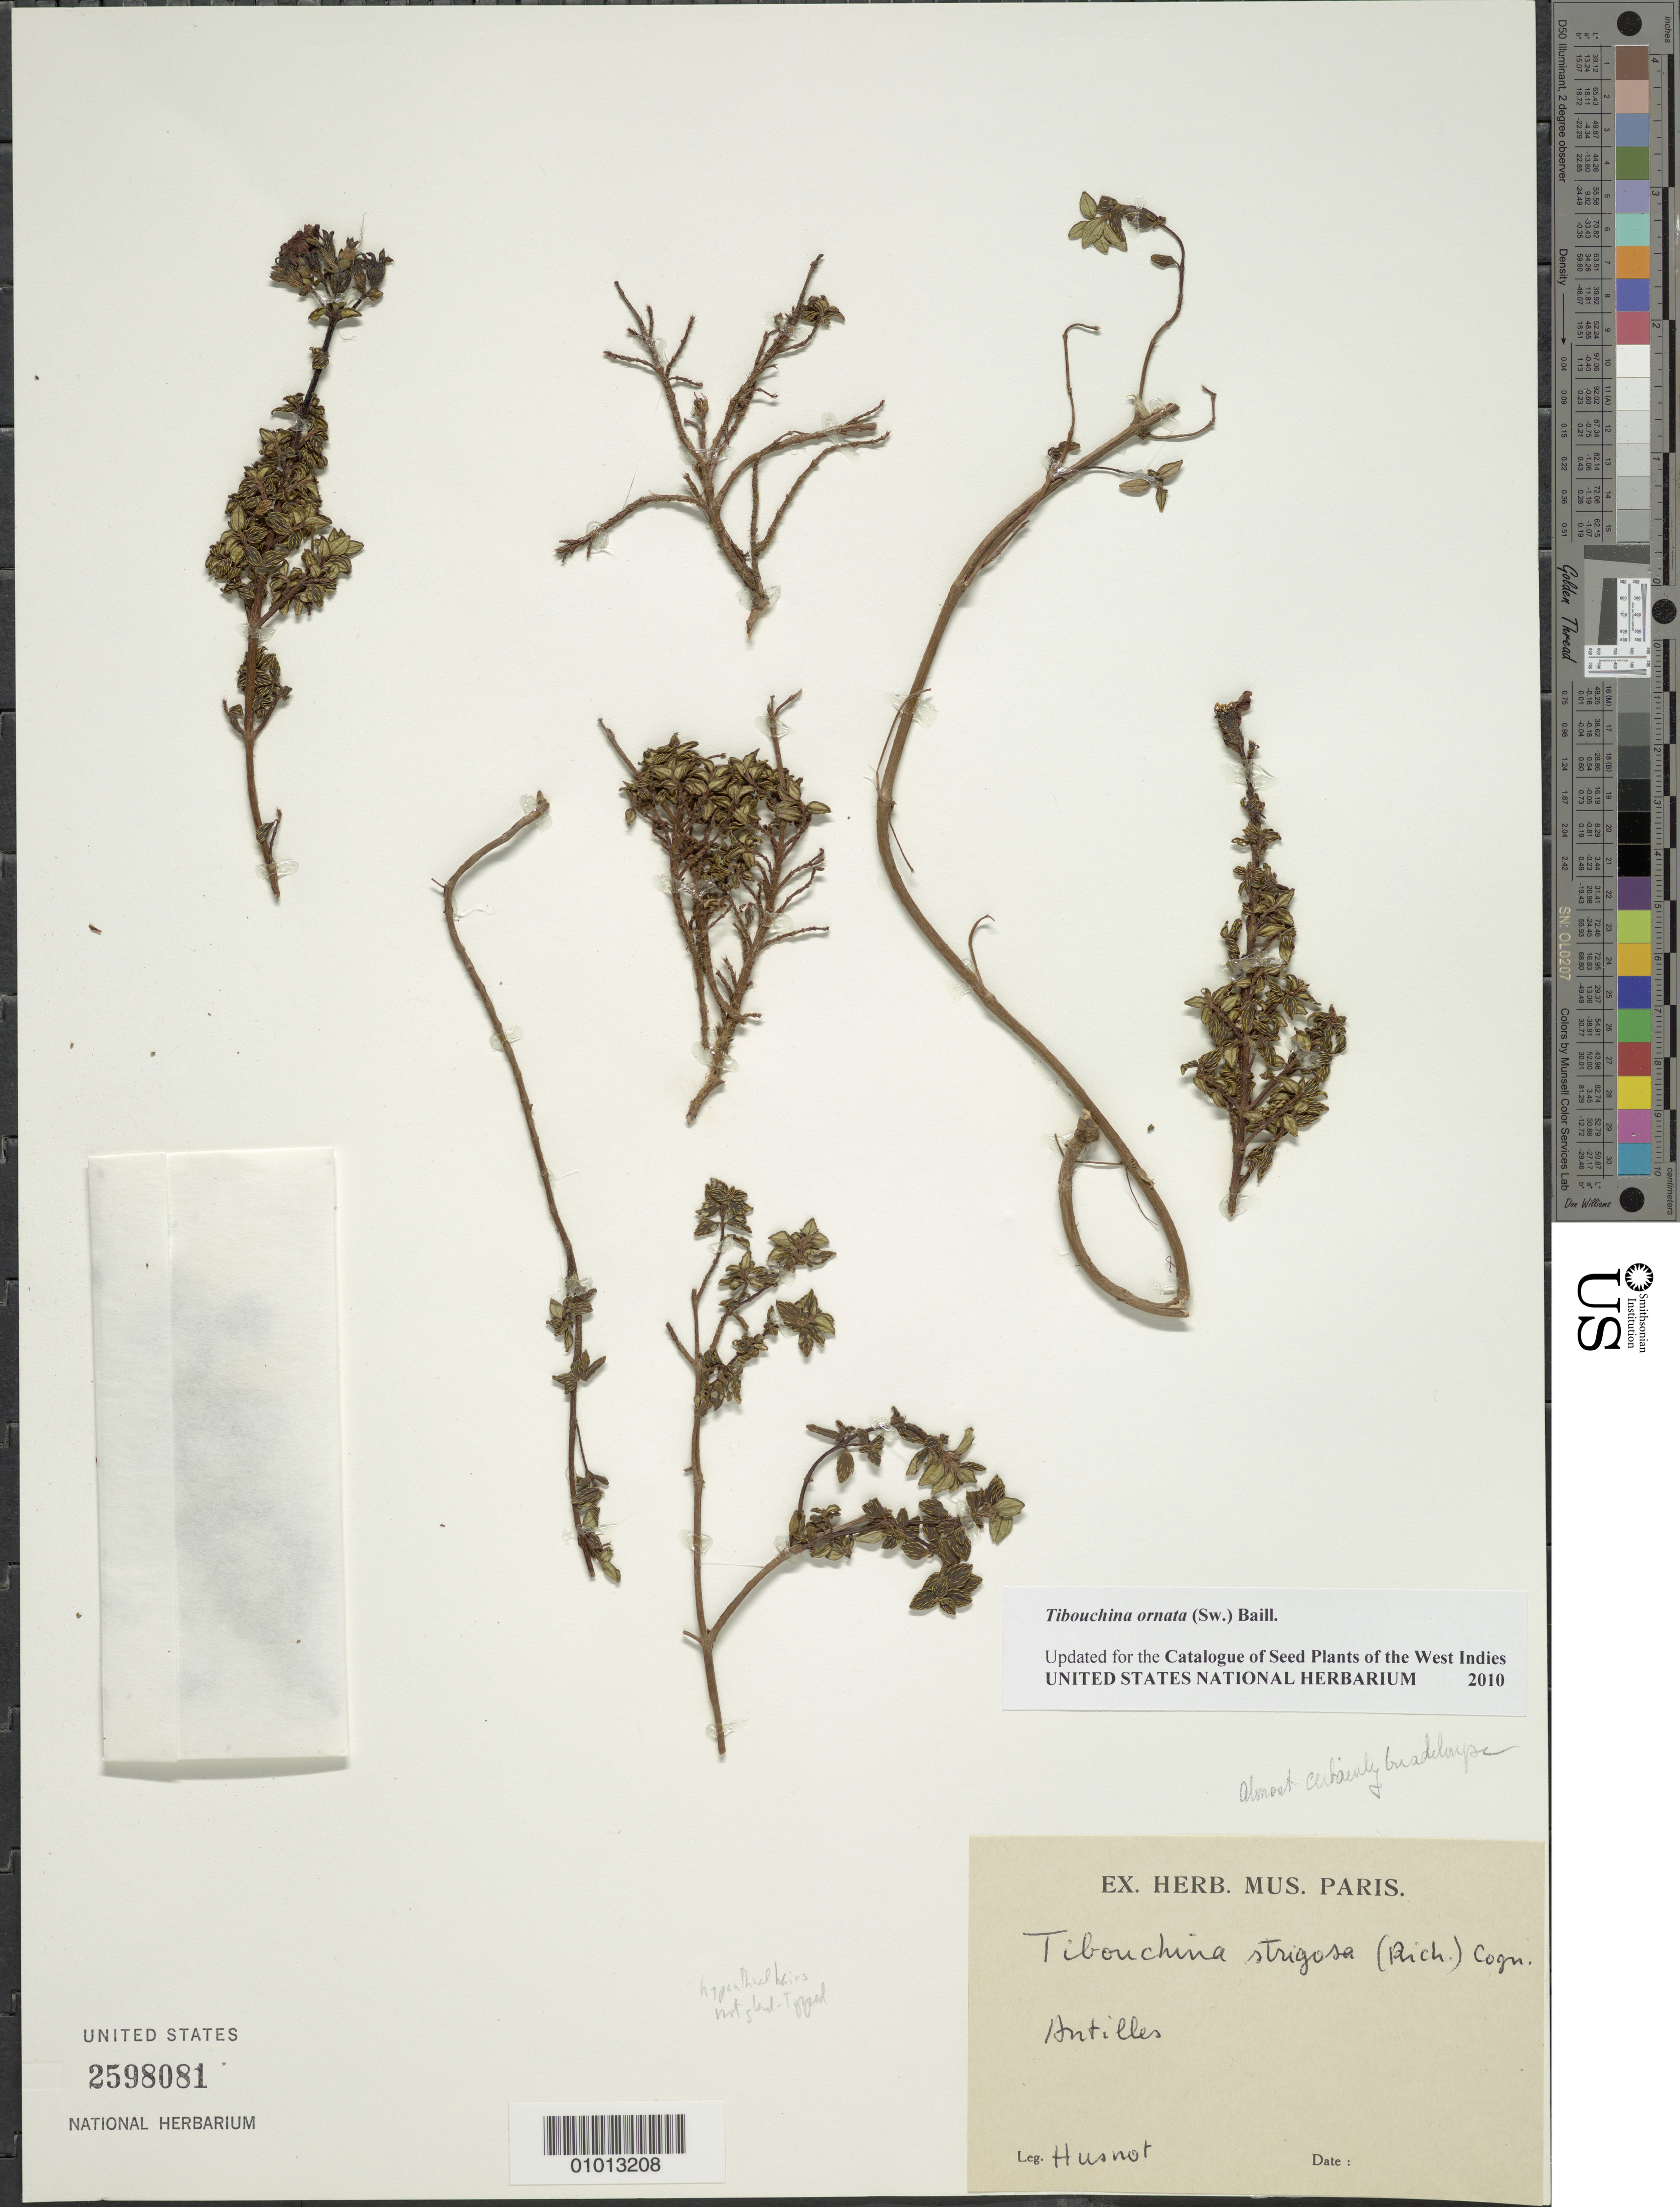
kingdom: Plantae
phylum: Tracheophyta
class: Magnoliopsida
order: Myrtales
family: Melastomataceae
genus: Chaetogastra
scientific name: Chaetogastra ornata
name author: (Sw.) P.J.F. Guim. & Michelang.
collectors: P. T. Husnot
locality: Antilles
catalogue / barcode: US 2598081